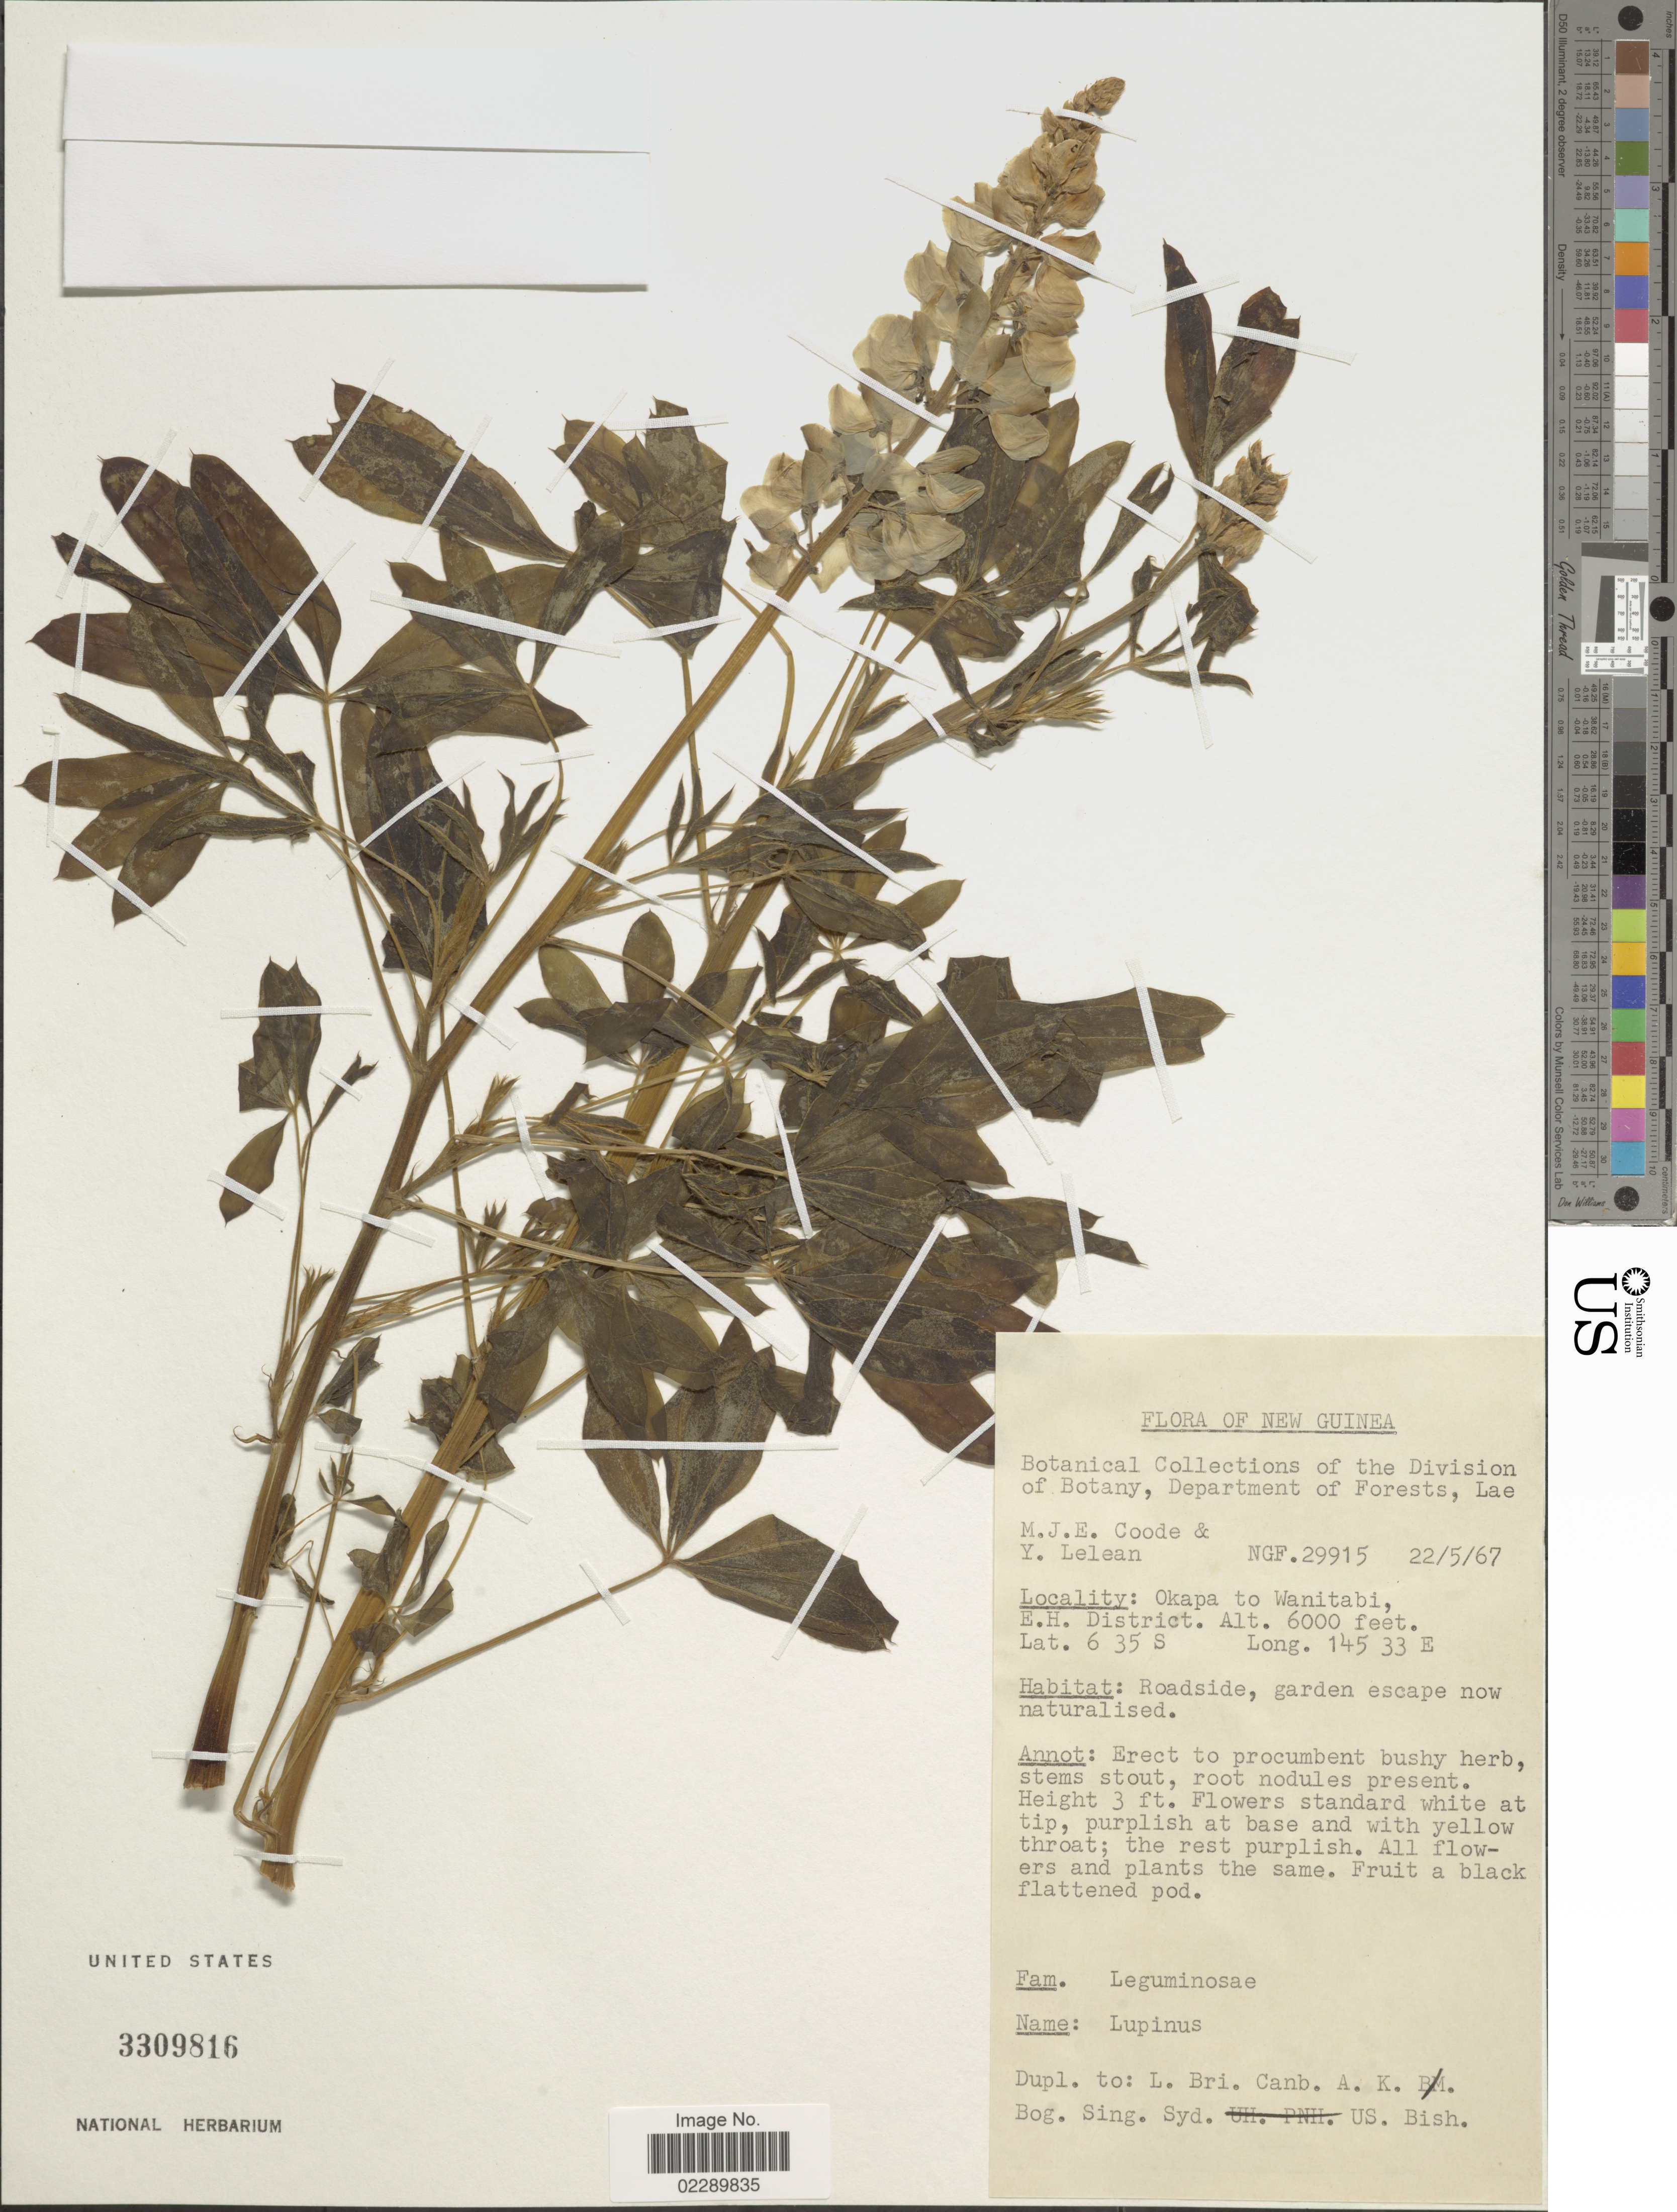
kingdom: Plantae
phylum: Tracheophyta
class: Magnoliopsida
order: Fabales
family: Fabaceae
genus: Lupinus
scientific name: Lupinus sp.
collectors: M. J. E. Coode & Y. Lelean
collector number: NGF29915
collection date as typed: Transcribed d/m/y: 22/5/67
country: Papua New Guinea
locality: New Guinea. Okapa to Wanitabi, E.H. District.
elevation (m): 1829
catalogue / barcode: US 3309816